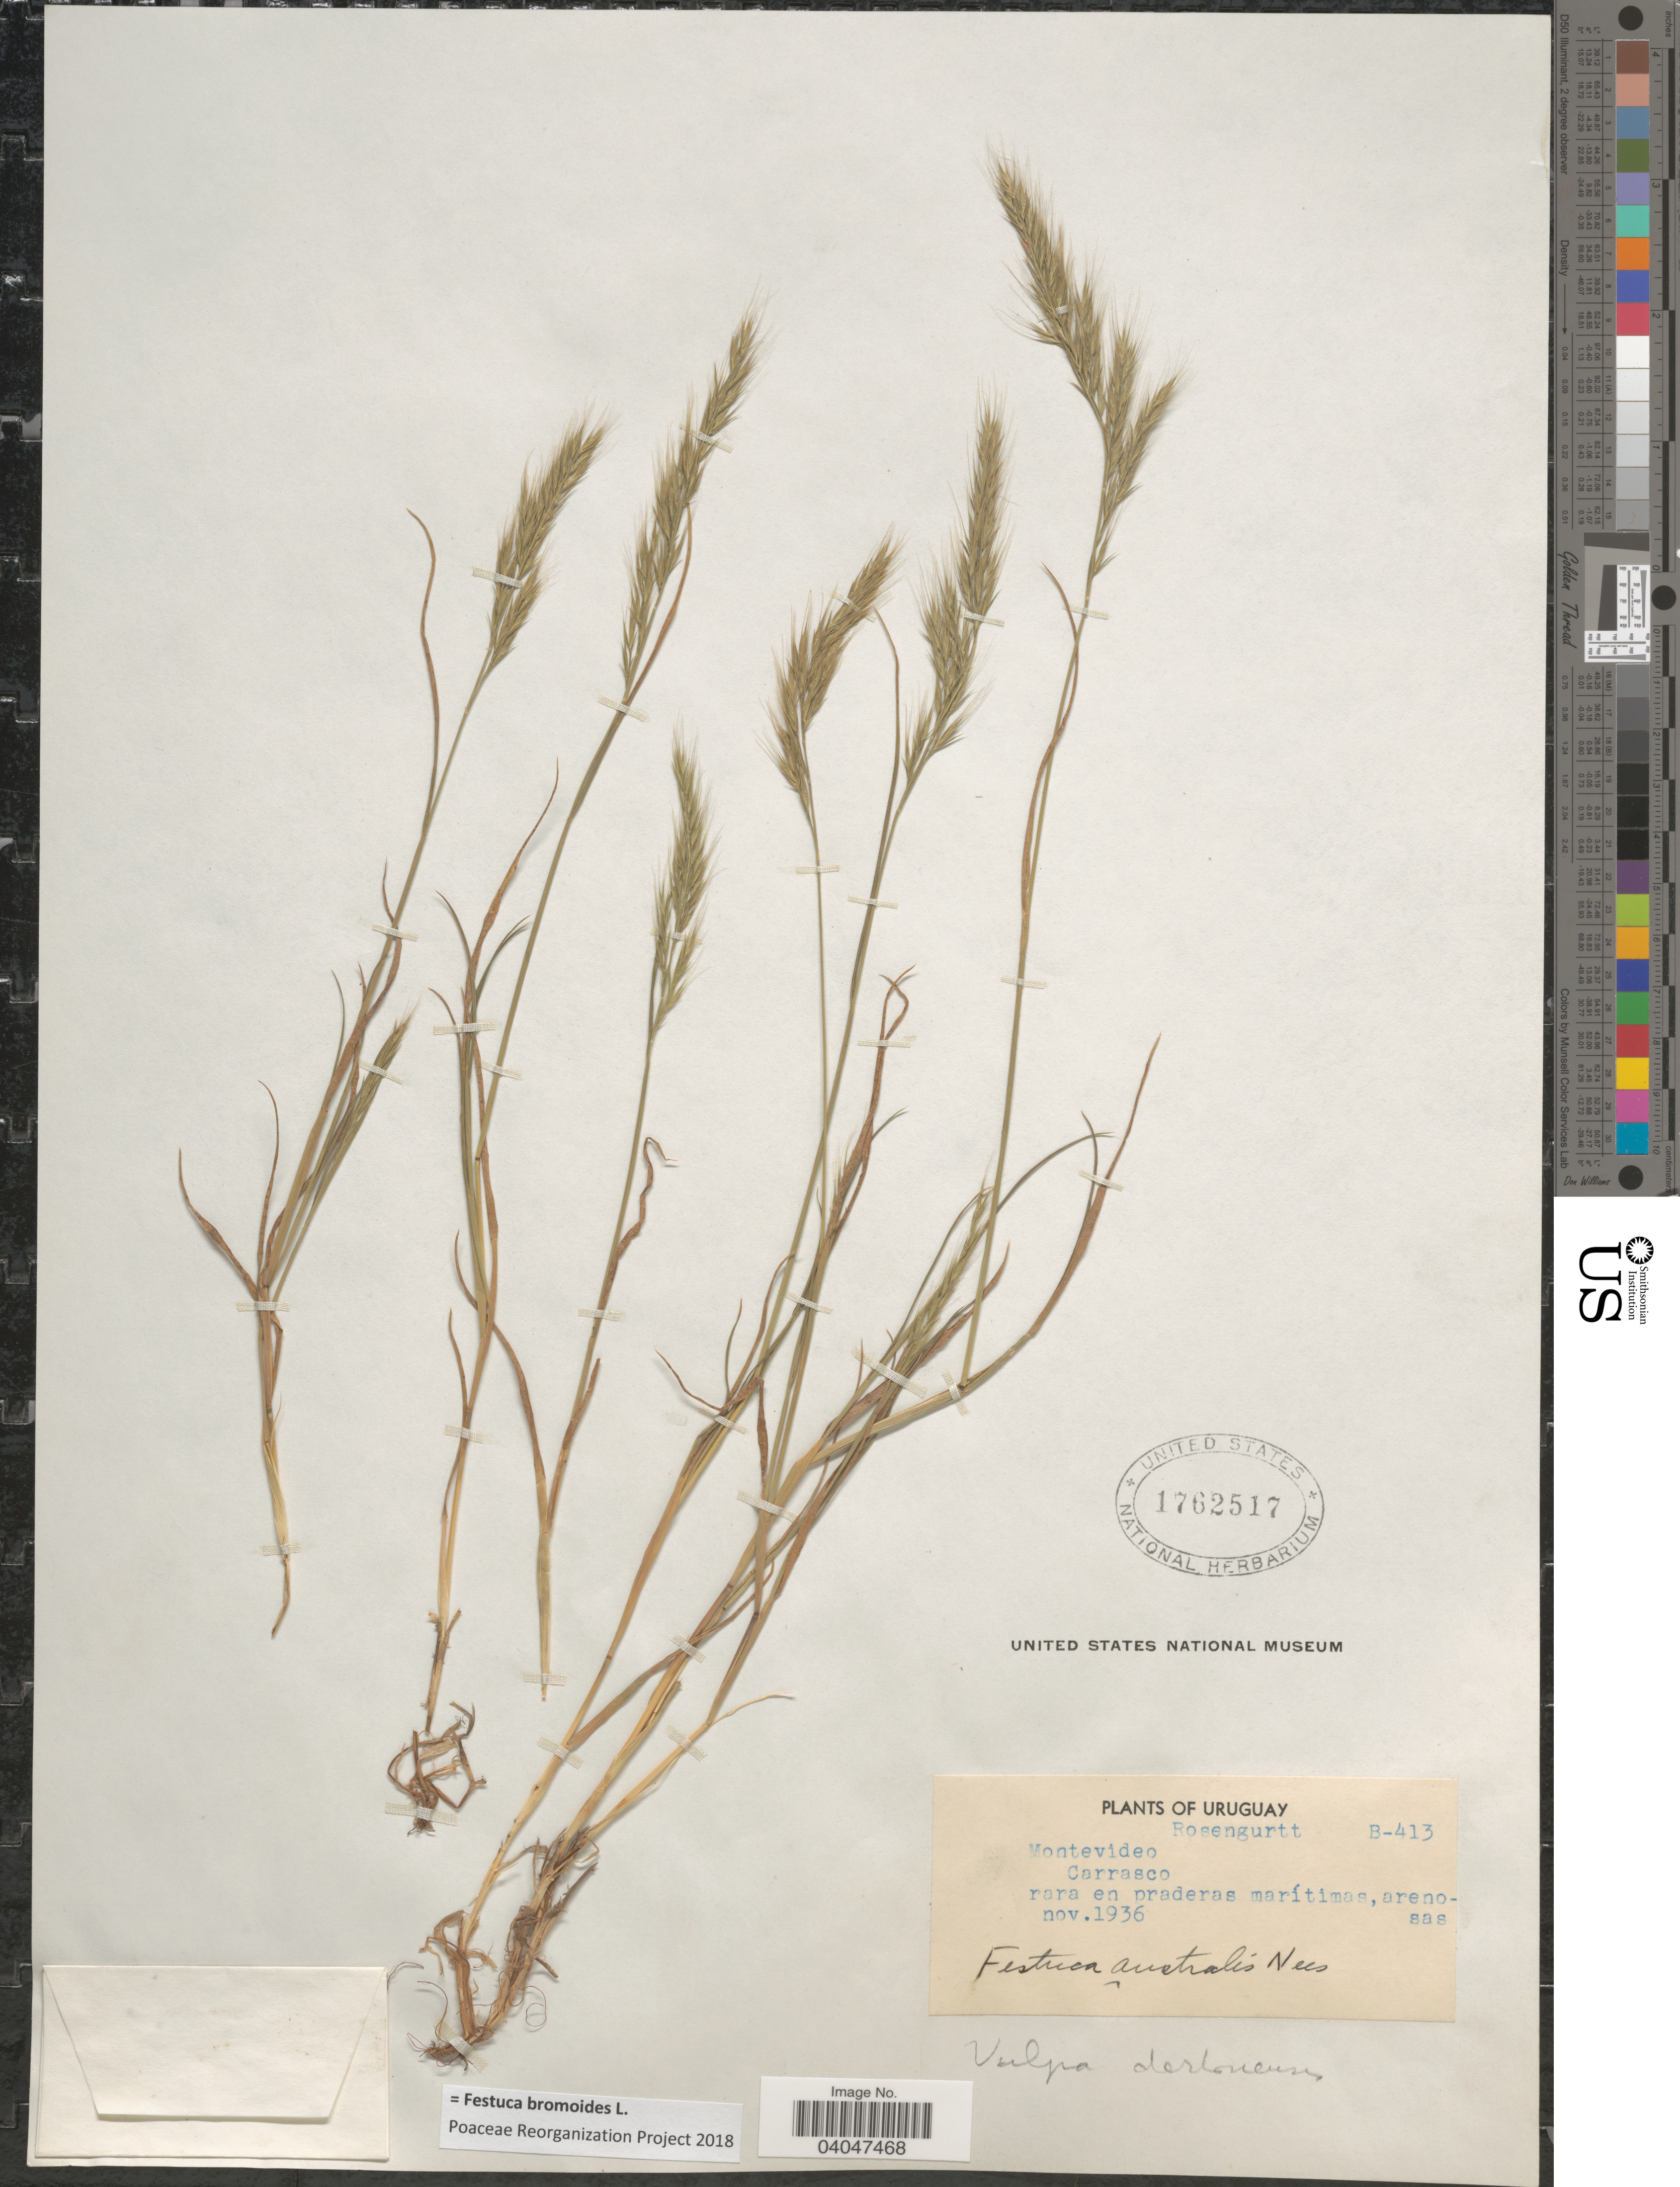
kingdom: Plantae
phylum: Tracheophyta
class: Liliopsida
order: Poales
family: Poaceae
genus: Festuca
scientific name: Festuca bromoides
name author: L.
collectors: Rosengurtt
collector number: B-413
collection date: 1936-11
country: Uruguay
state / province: Montevideo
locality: Carrasco. Rara en praderas marítimas, arenosas.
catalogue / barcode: US 1762517